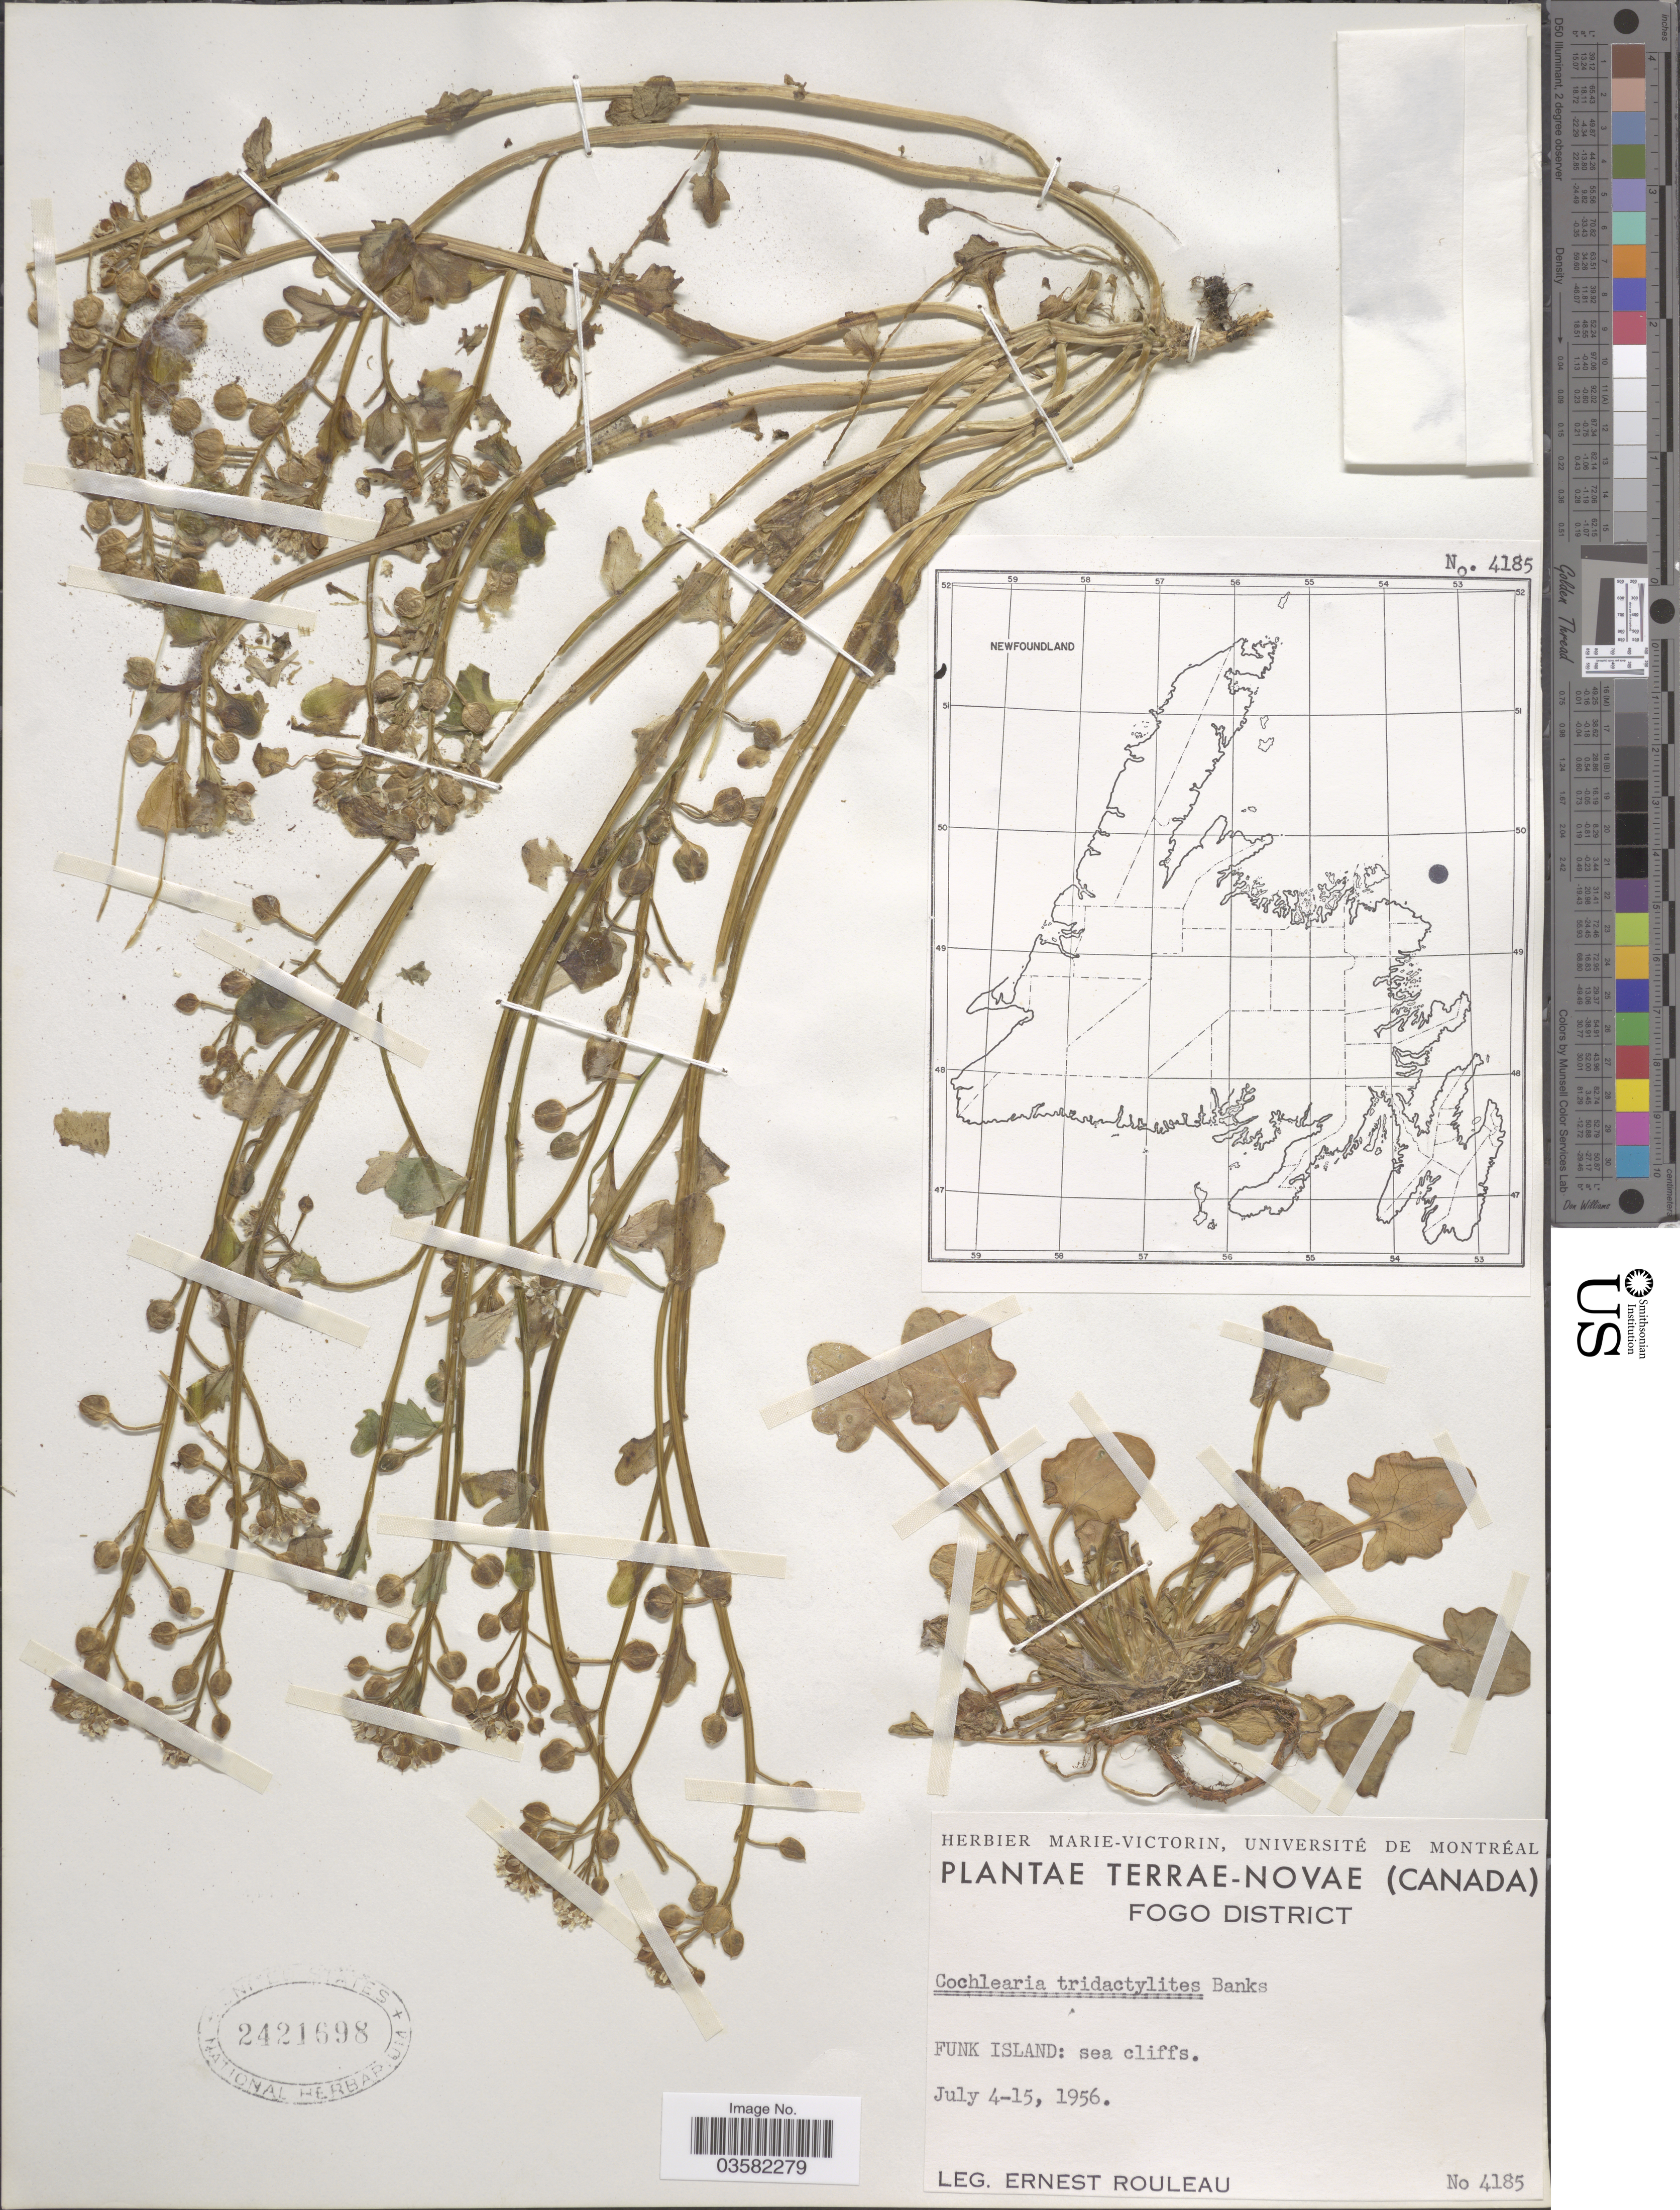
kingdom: Plantae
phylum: Tracheophyta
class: Magnoliopsida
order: Brassicales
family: Brassicaceae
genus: Cochlearia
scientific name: Cochlearia tridactylites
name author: Banks ex DC.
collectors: J. Rouleau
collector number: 4185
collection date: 1956-07-04/1956-07-15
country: Canada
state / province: Newfoundland and Labrador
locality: Terræ-Novæ, Fogo District. Funk Island: sea cliffs.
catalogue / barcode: US 2421698